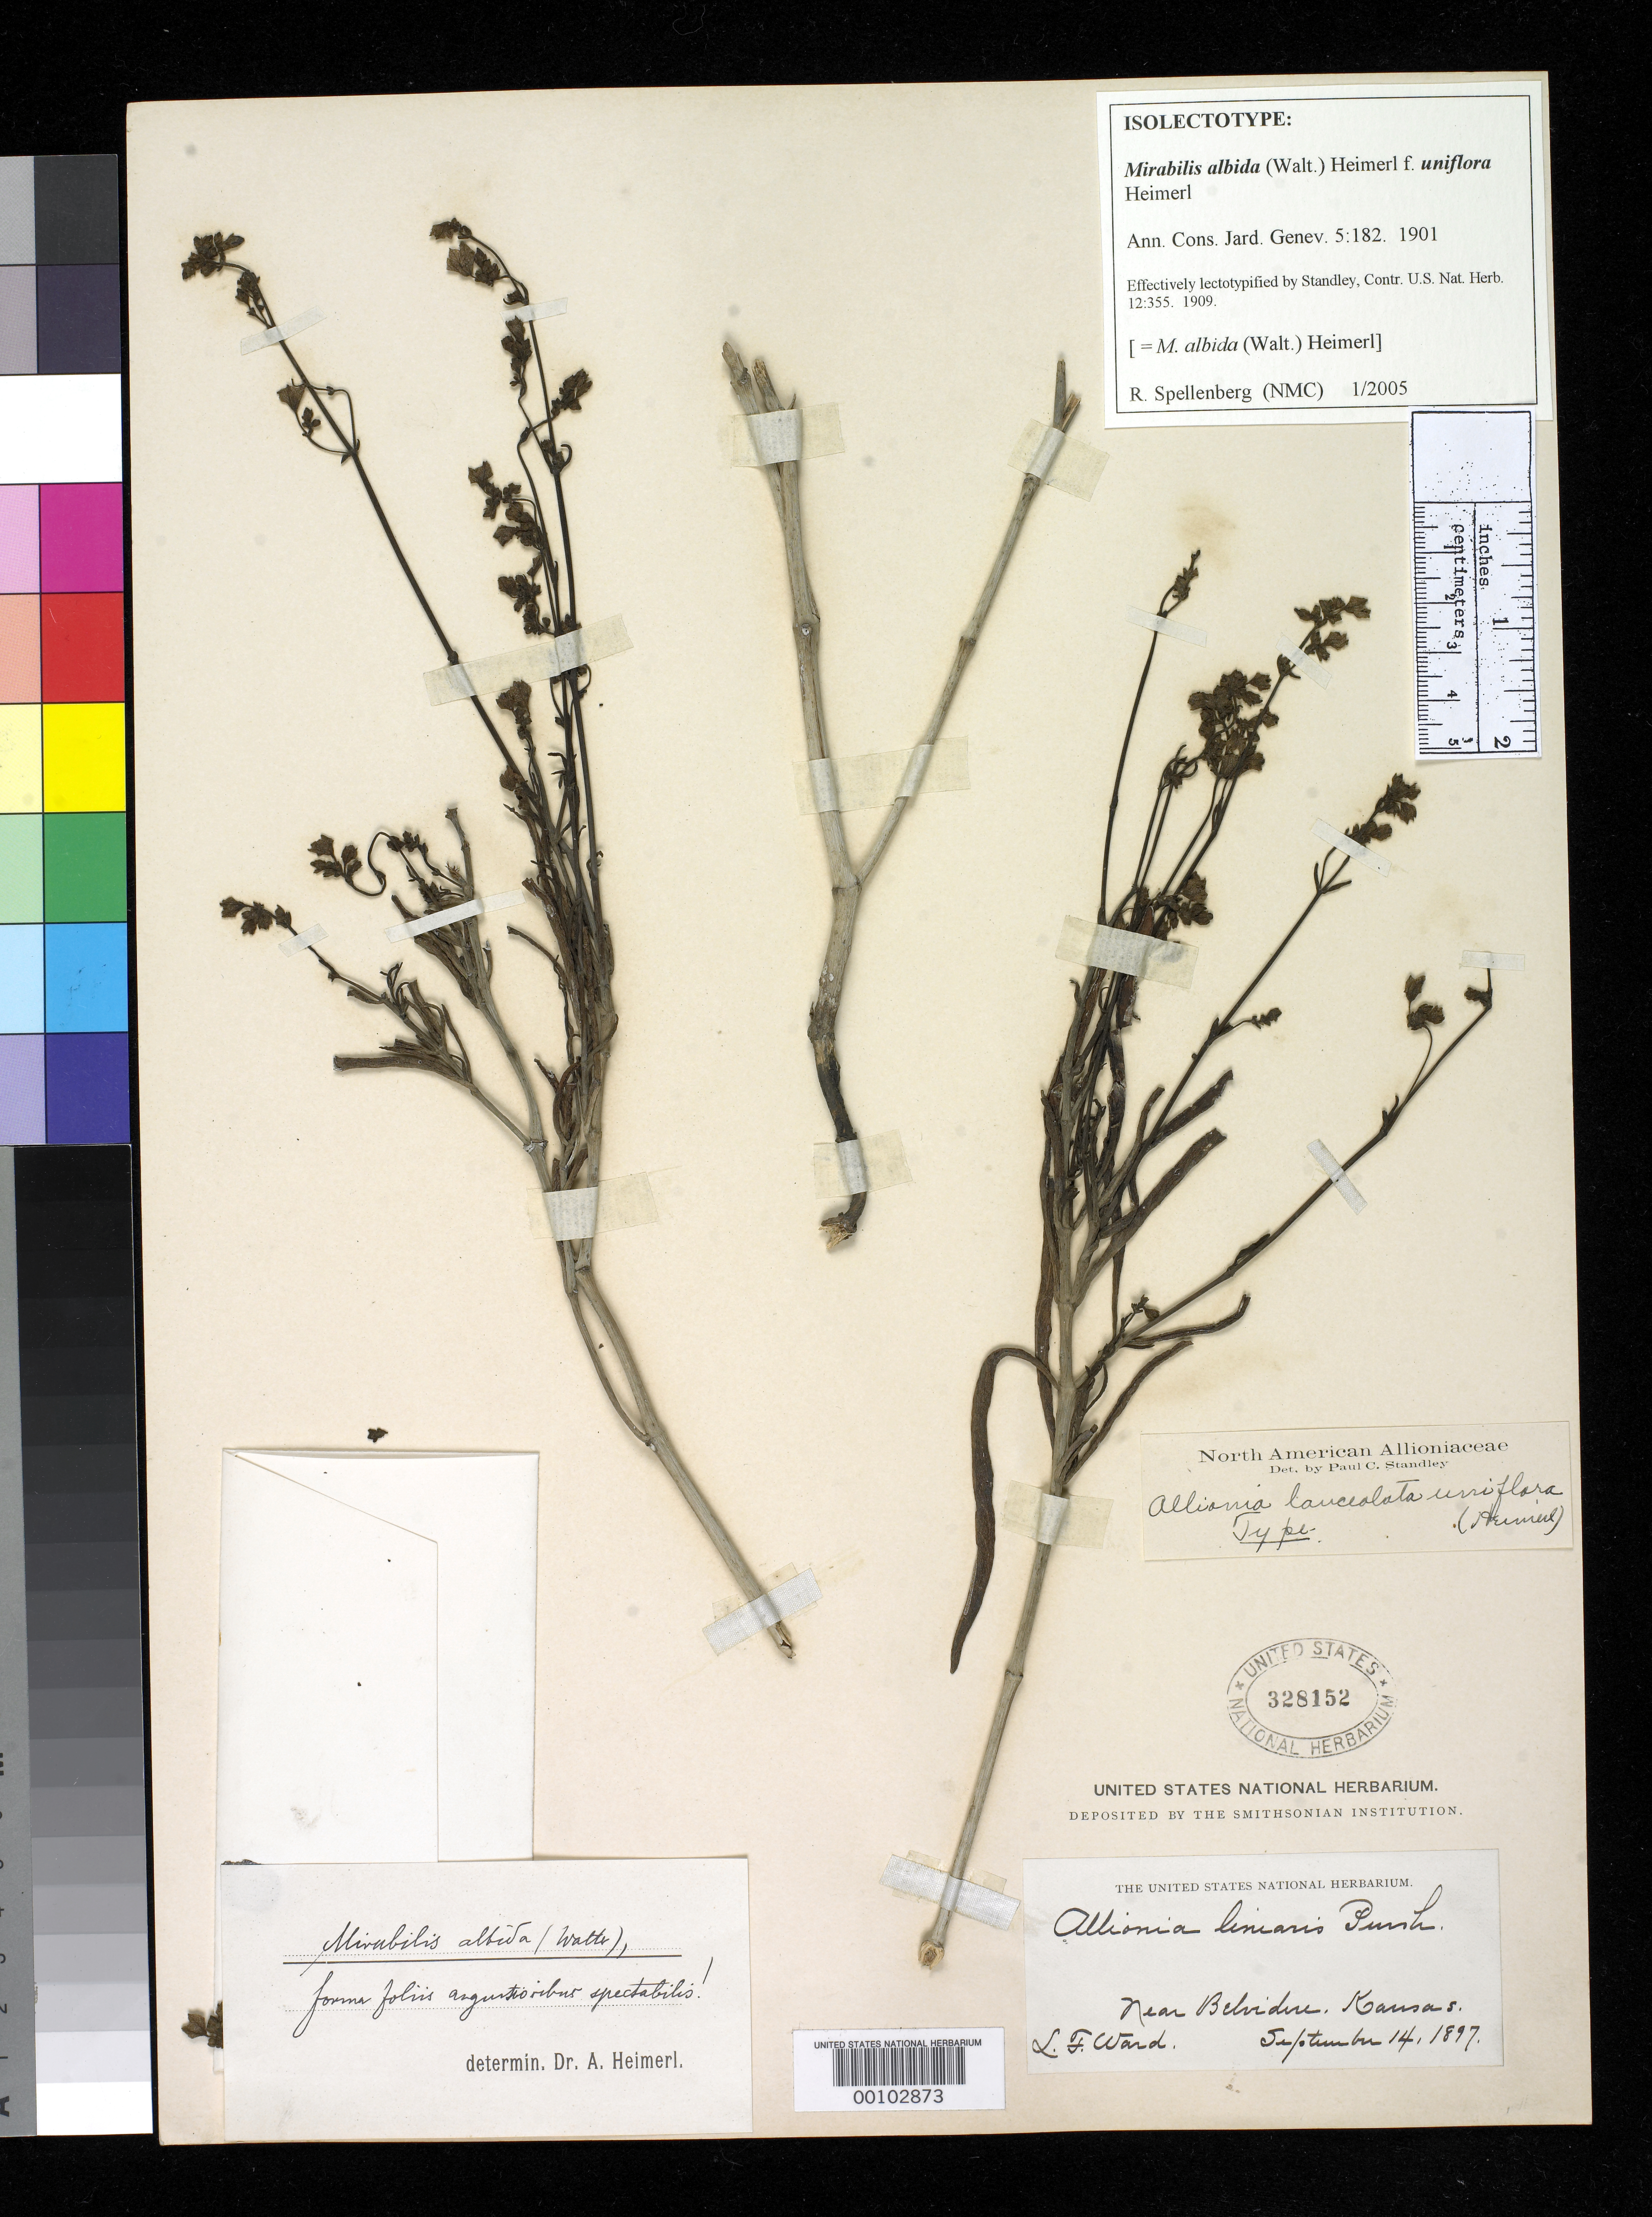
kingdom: Plantae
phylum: Tracheophyta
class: Magnoliopsida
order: Caryophyllales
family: Nyctaginaceae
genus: Mirabilis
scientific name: Mirabilis albida f. uniflora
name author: Heimerl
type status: Isosyntype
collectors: L. F. Ward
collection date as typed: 14 Sep 1897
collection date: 1897-09-14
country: United States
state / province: Kansas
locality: Near Belvidere.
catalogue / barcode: US 328152